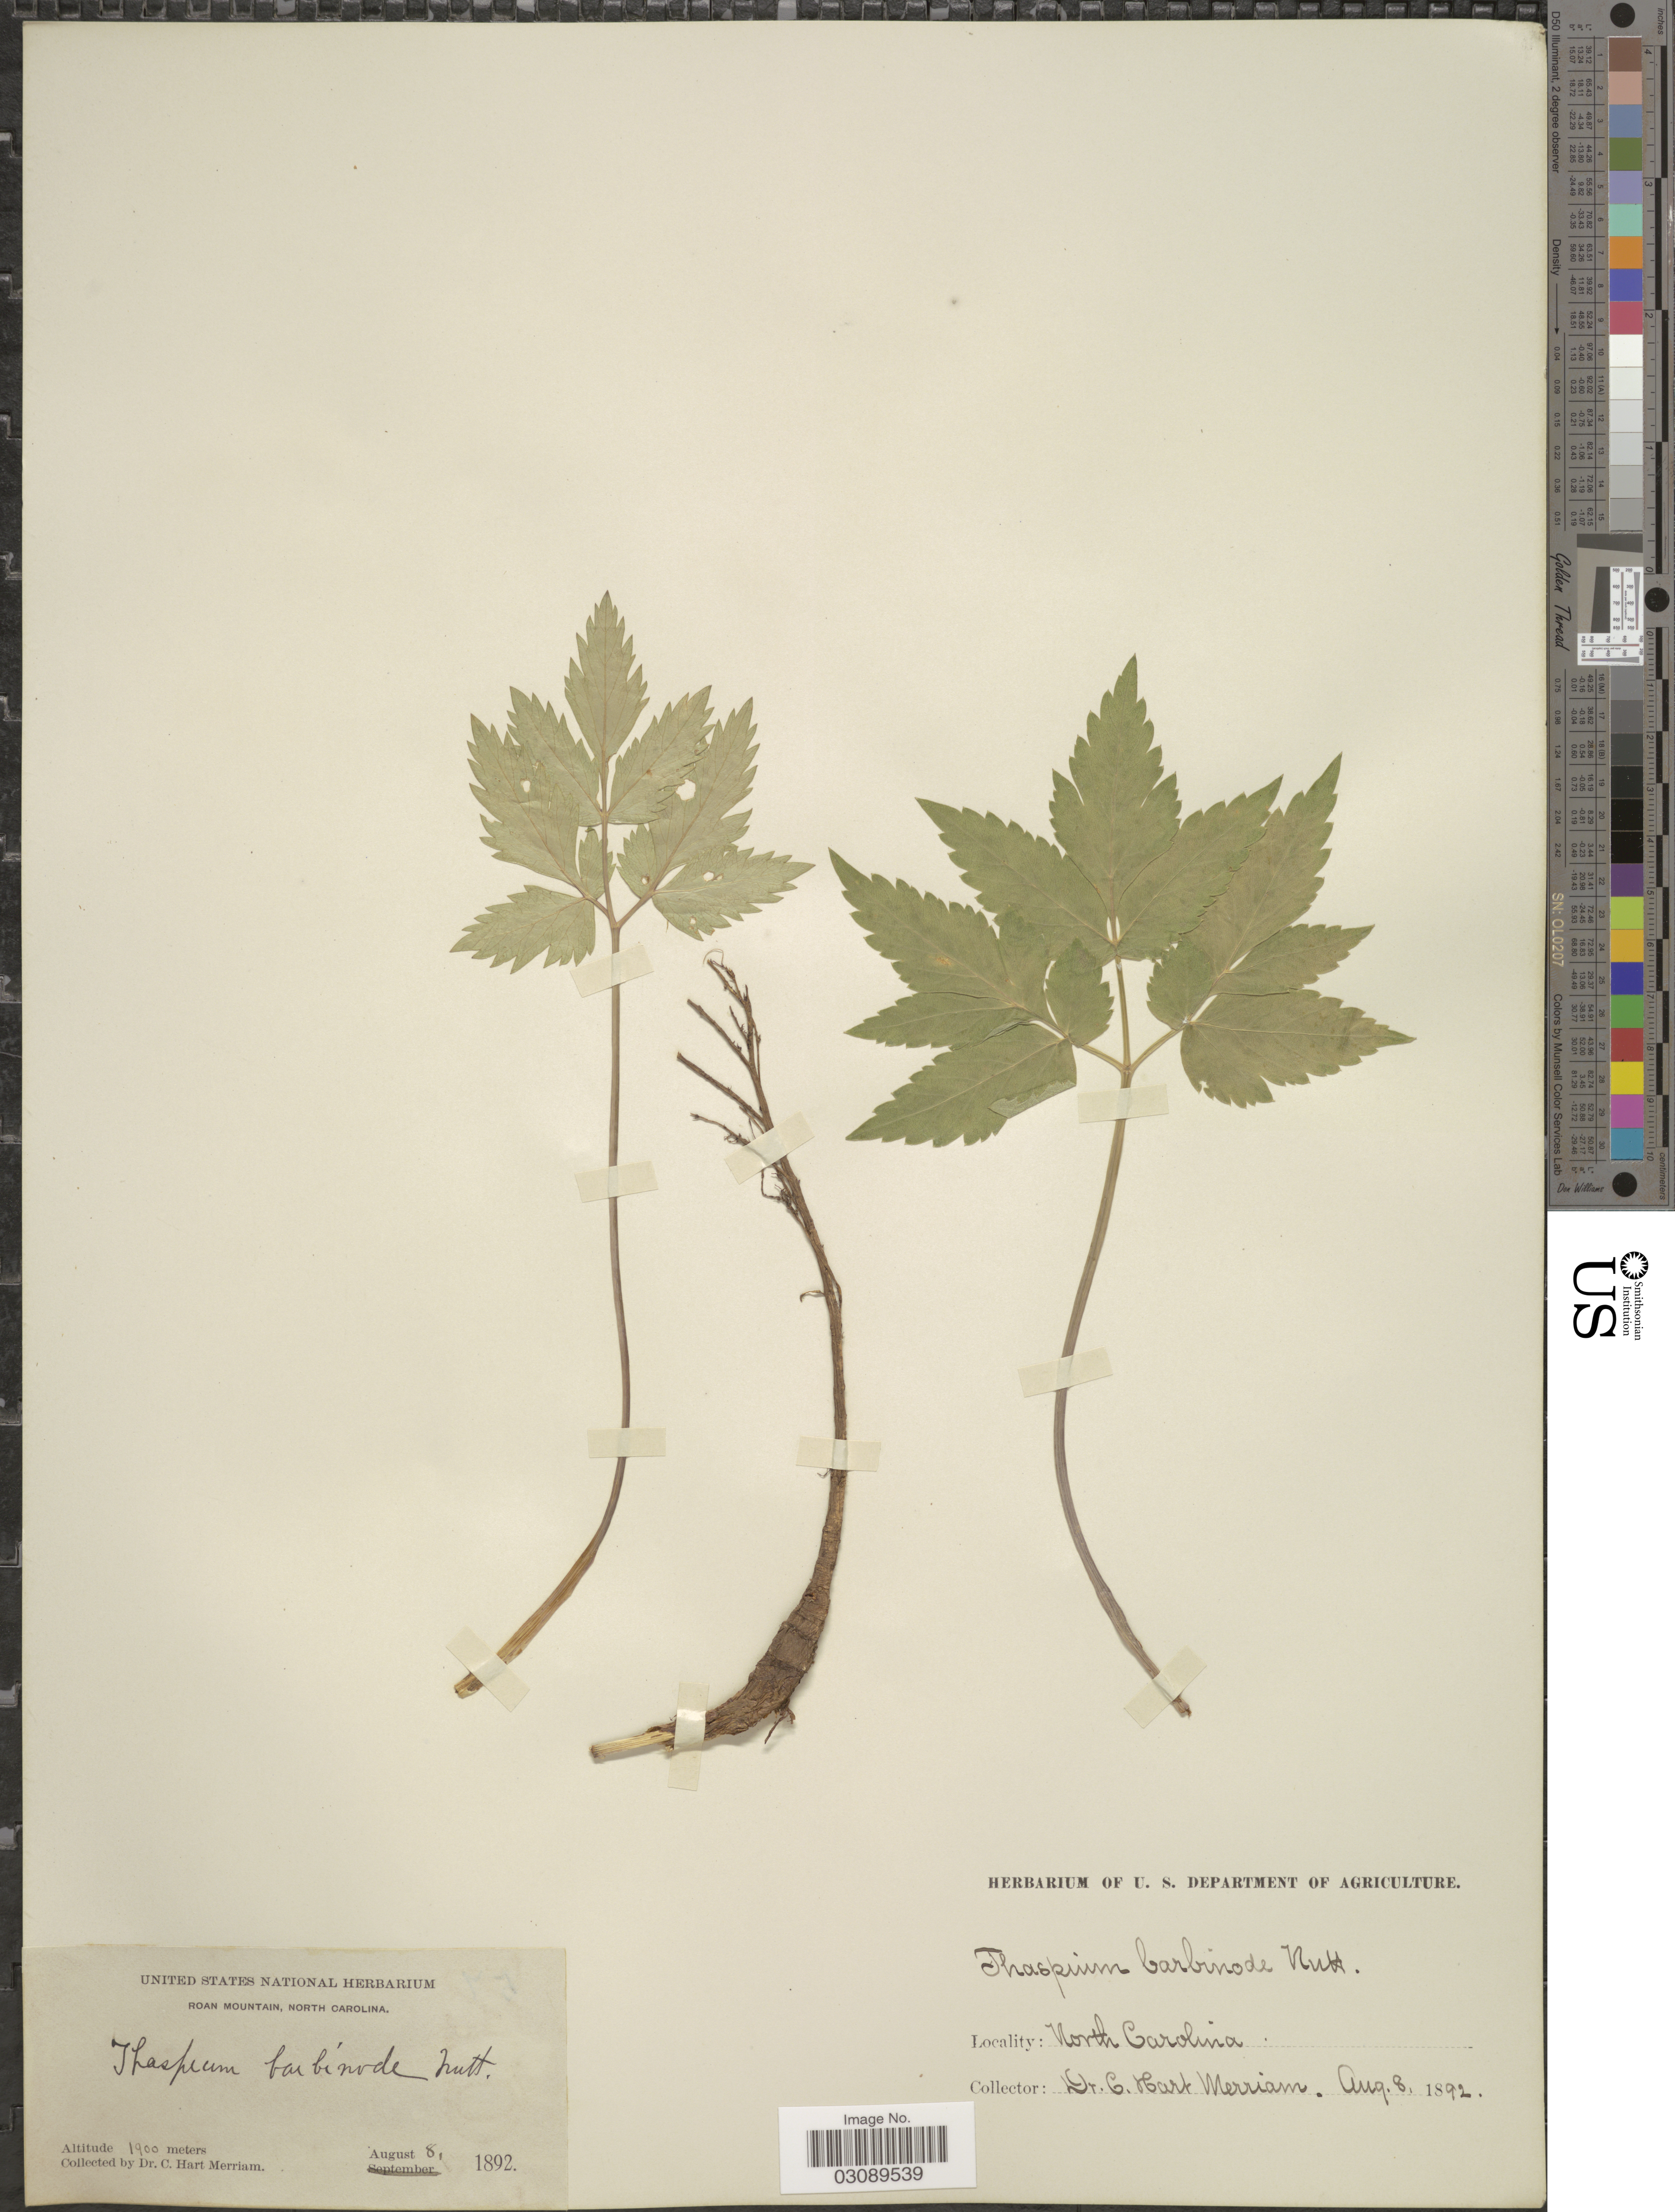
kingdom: Plantae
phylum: Tracheophyta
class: Magnoliopsida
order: Apiales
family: Apiaceae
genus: Thaspium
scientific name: Thaspium barbinode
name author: (Michx.) Nutt.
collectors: C. Merriam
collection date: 1892-08-08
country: United States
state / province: North Carolina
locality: Roan Mountain.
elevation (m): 1900